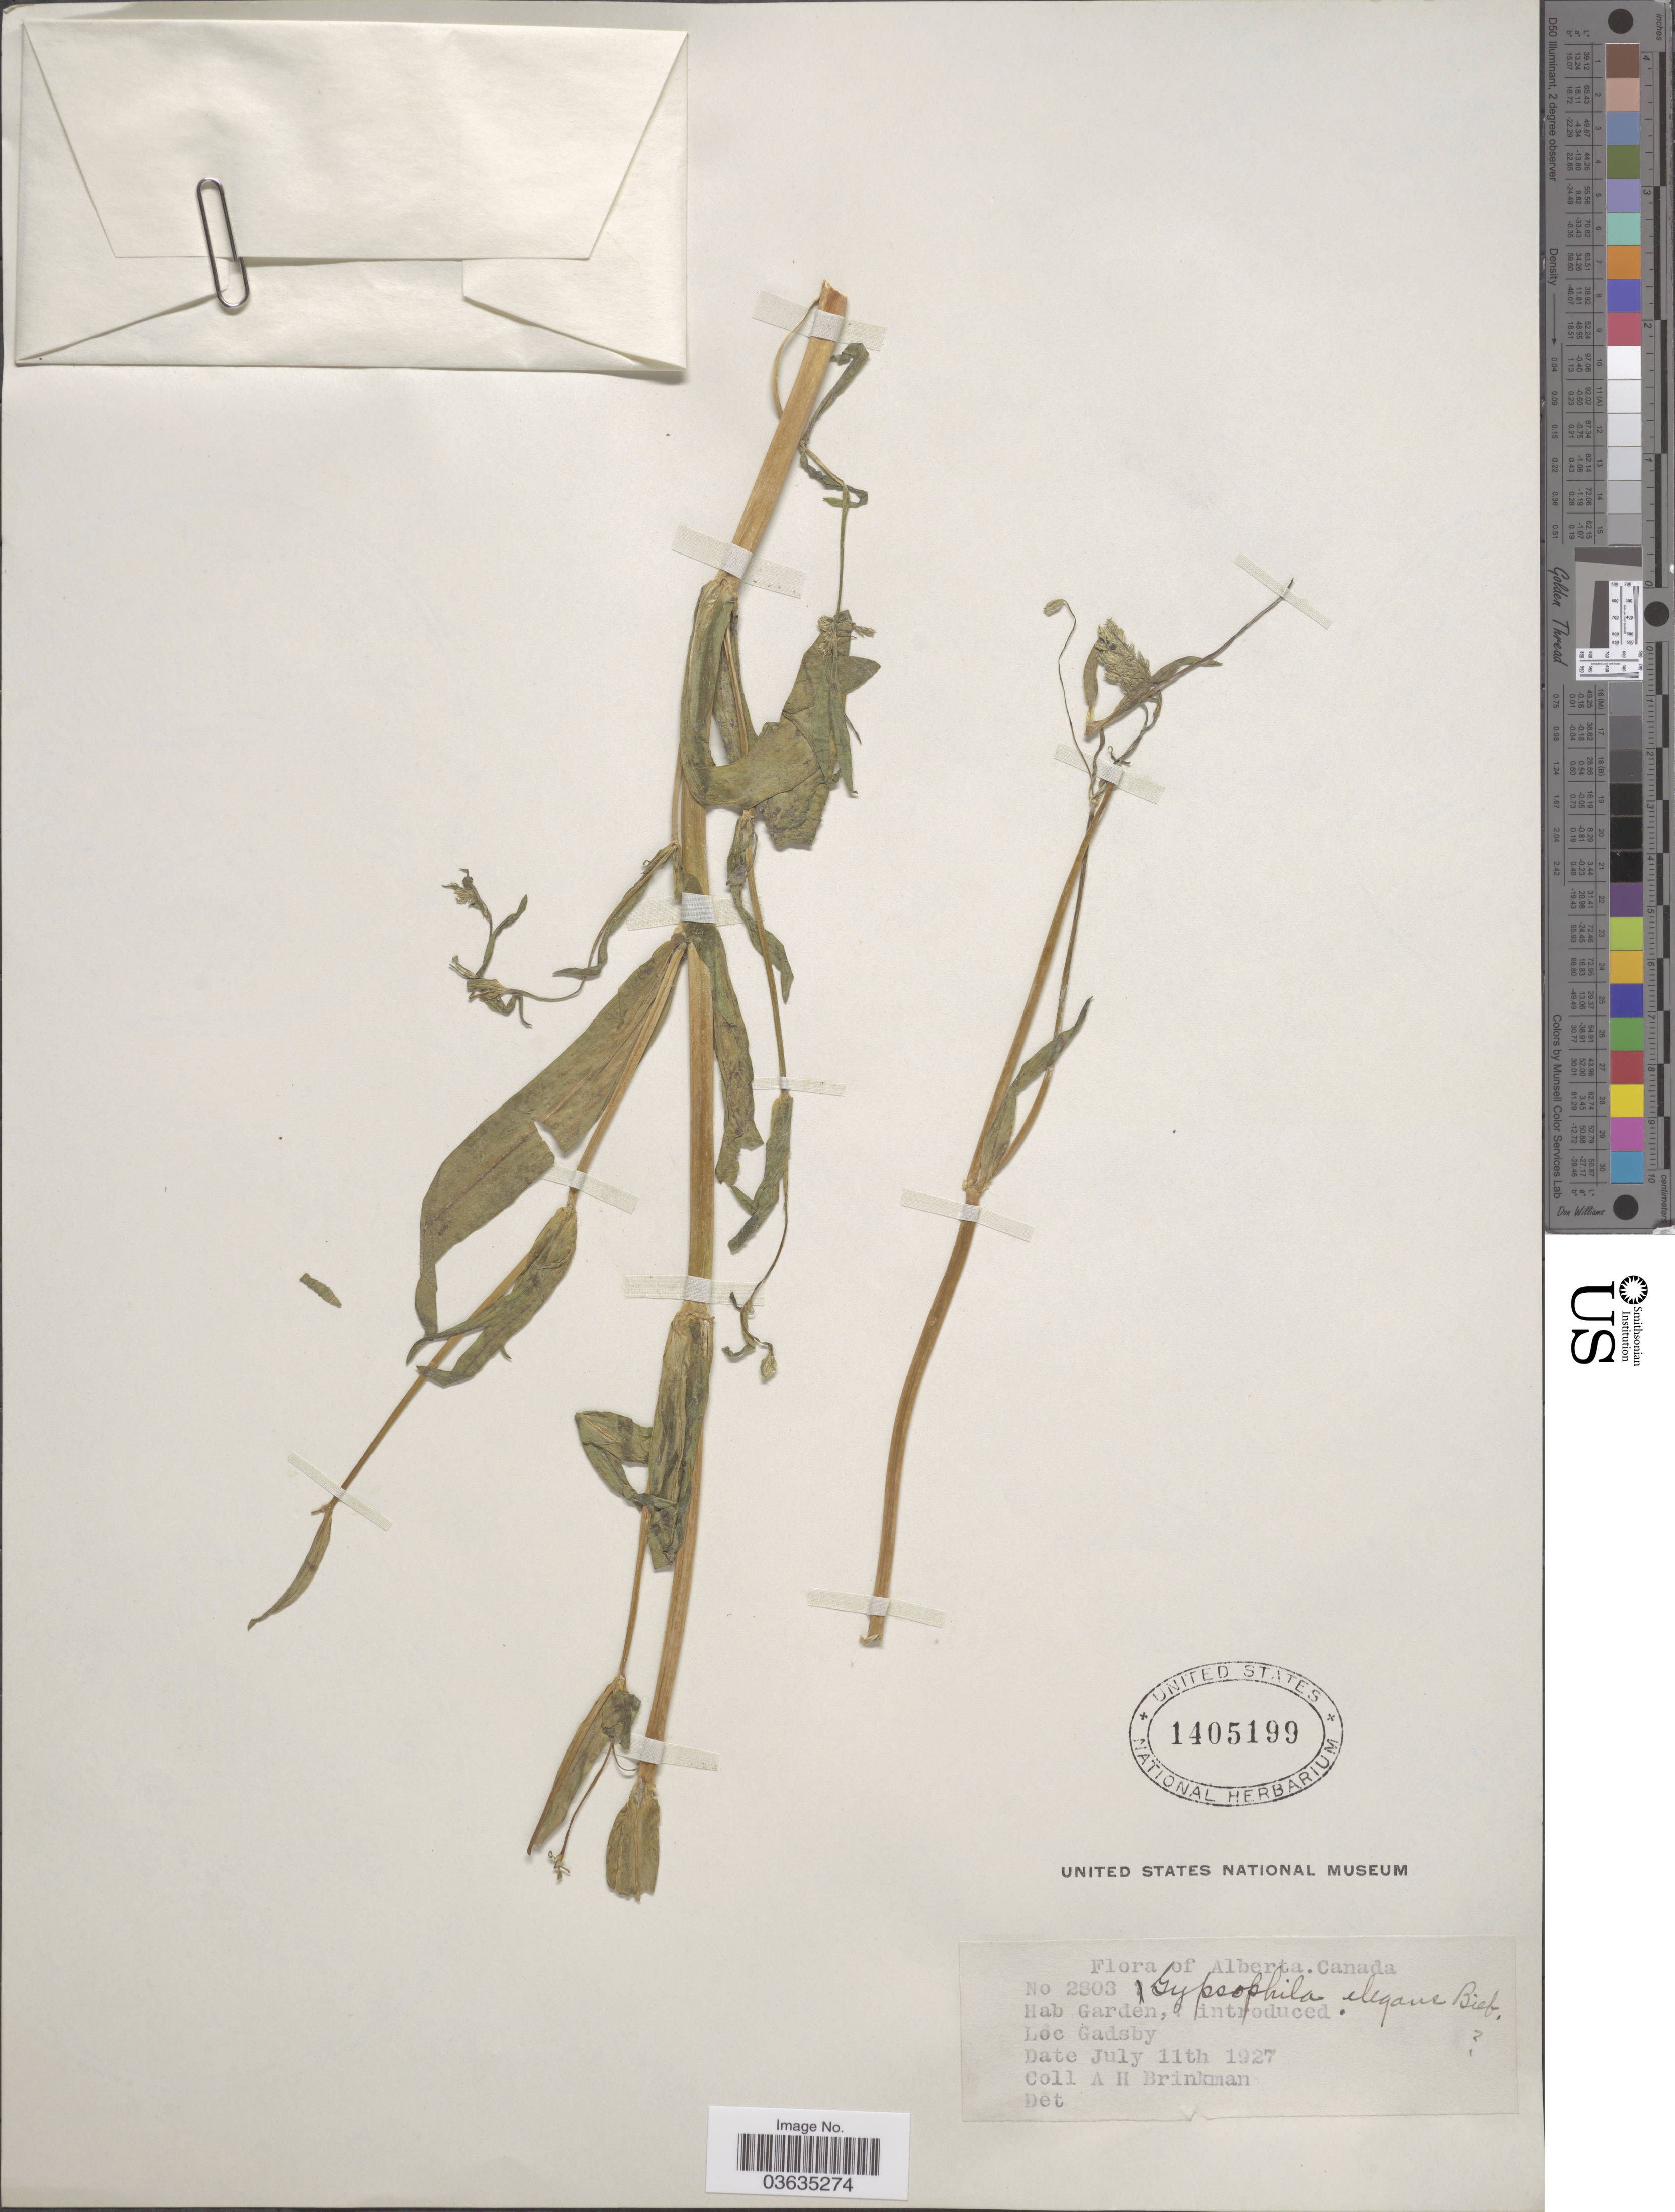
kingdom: Plantae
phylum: Tracheophyta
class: Magnoliopsida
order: Caryophyllales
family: Caryophyllaceae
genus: Gypsophila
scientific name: Gypsophila elegans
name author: M. Bieb.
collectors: A. Brinkman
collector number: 2803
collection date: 1927-07-11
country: Canada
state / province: Alberta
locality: Gadsby.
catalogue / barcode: US 1405199